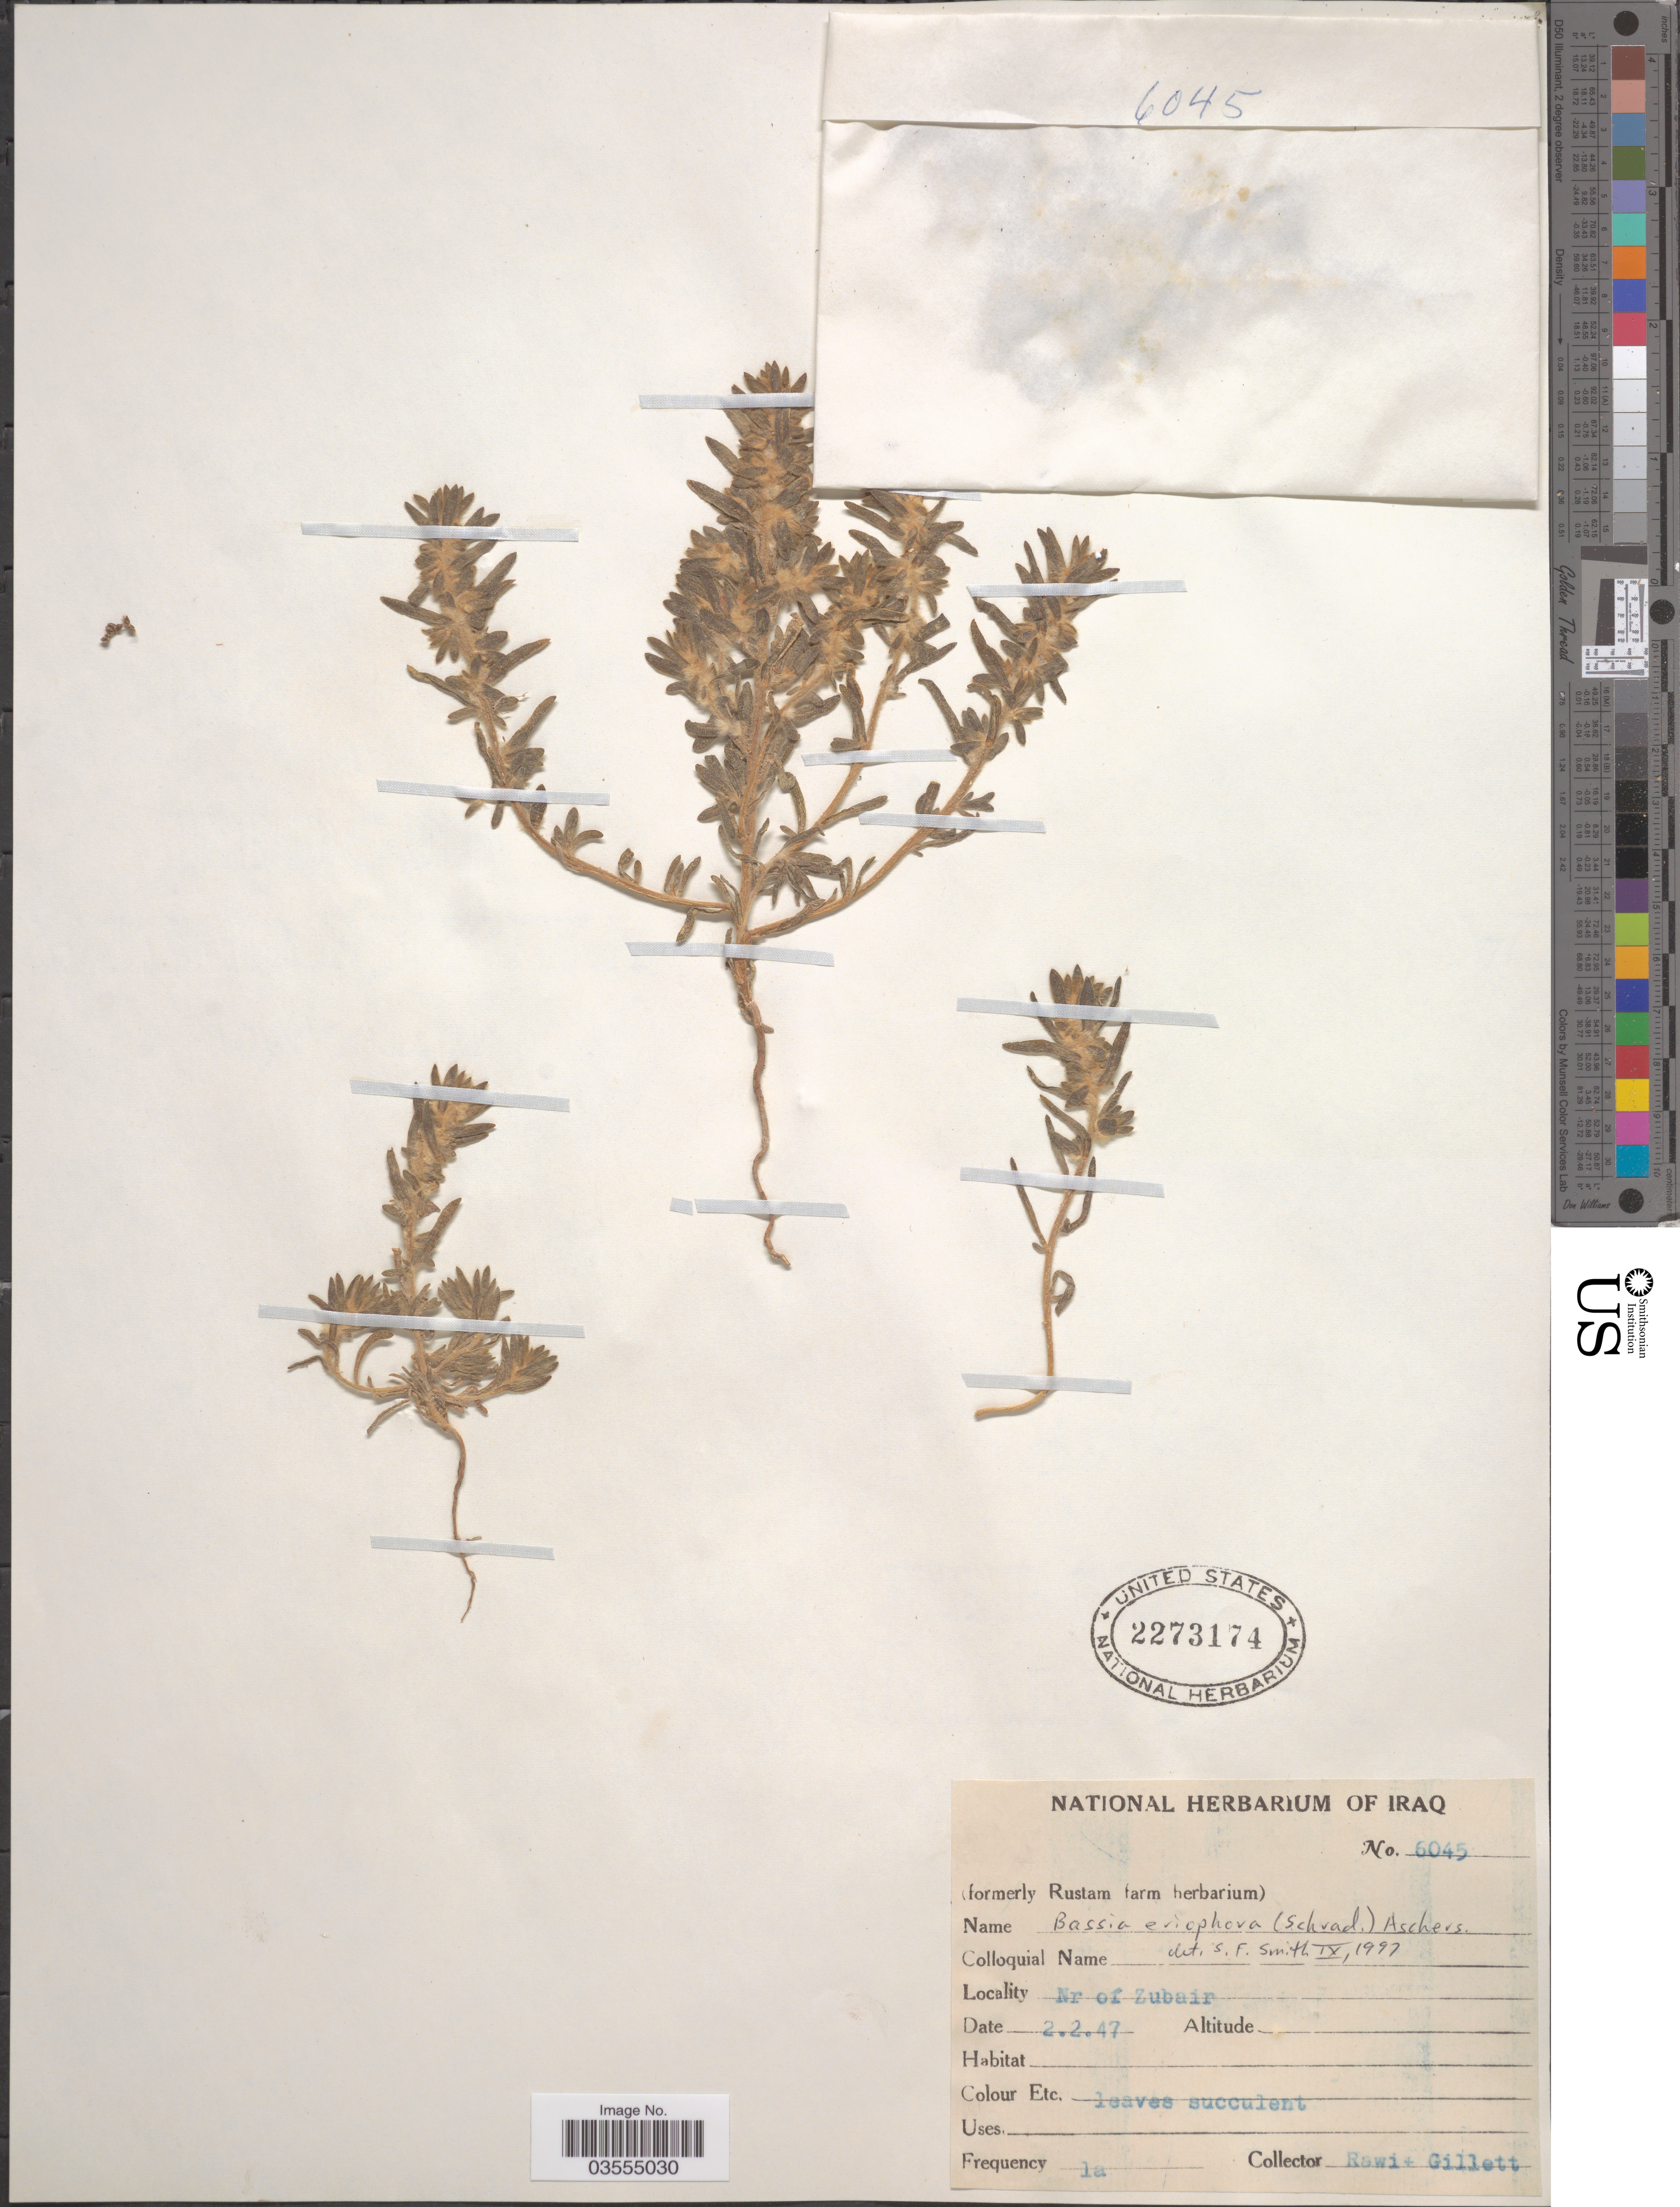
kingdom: Plantae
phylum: Tracheophyta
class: Magnoliopsida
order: Caryophyllales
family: Amaranthaceae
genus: Bassia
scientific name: Bassia eriophora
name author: (Schrad.) Asch.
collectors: -. Rawi & Gillett, --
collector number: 6045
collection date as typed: Transcribed d/m/y: 2/2/47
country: Iraq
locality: Nr of Zubair.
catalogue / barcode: US 2273174